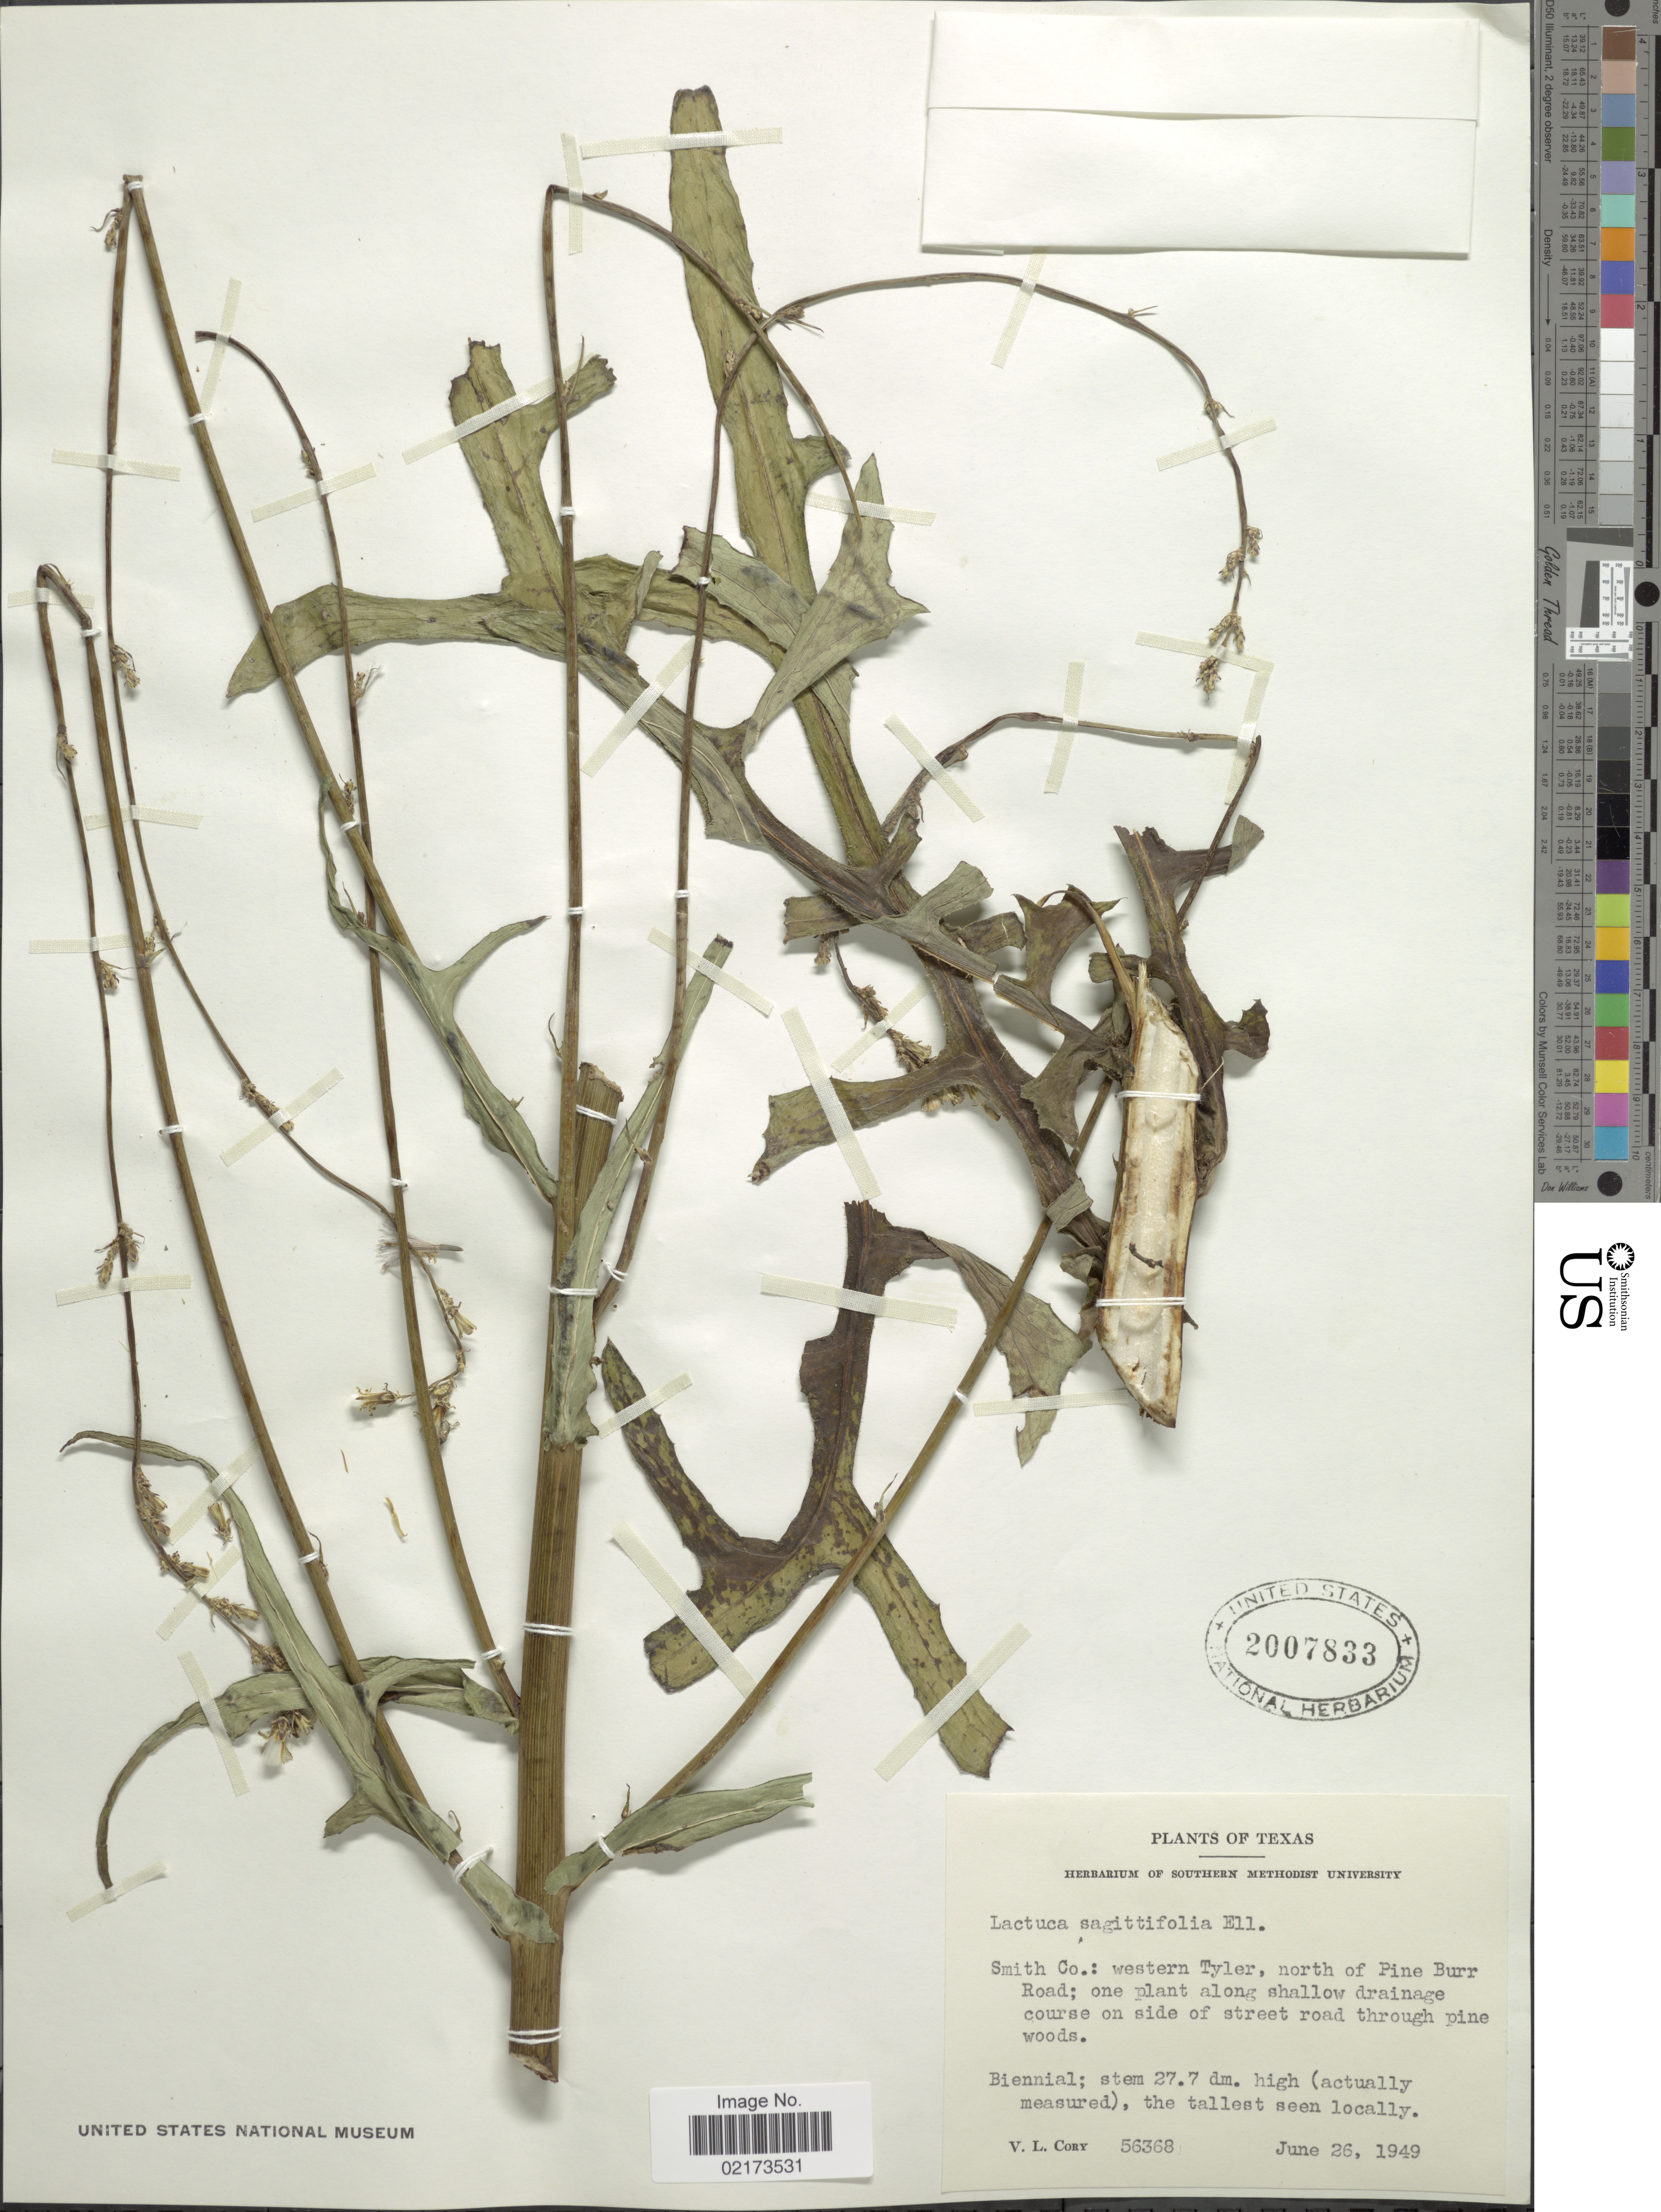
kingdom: Plantae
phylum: Tracheophyta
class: Magnoliopsida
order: Asterales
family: Asteraceae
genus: Lactuca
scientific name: Lactuca canadensis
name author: L.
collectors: V. Cory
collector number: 56368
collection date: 1949-06-26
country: United States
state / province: Texas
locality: Smith Co., western Tyler, north of Pine Burr Road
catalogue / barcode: US 2007833